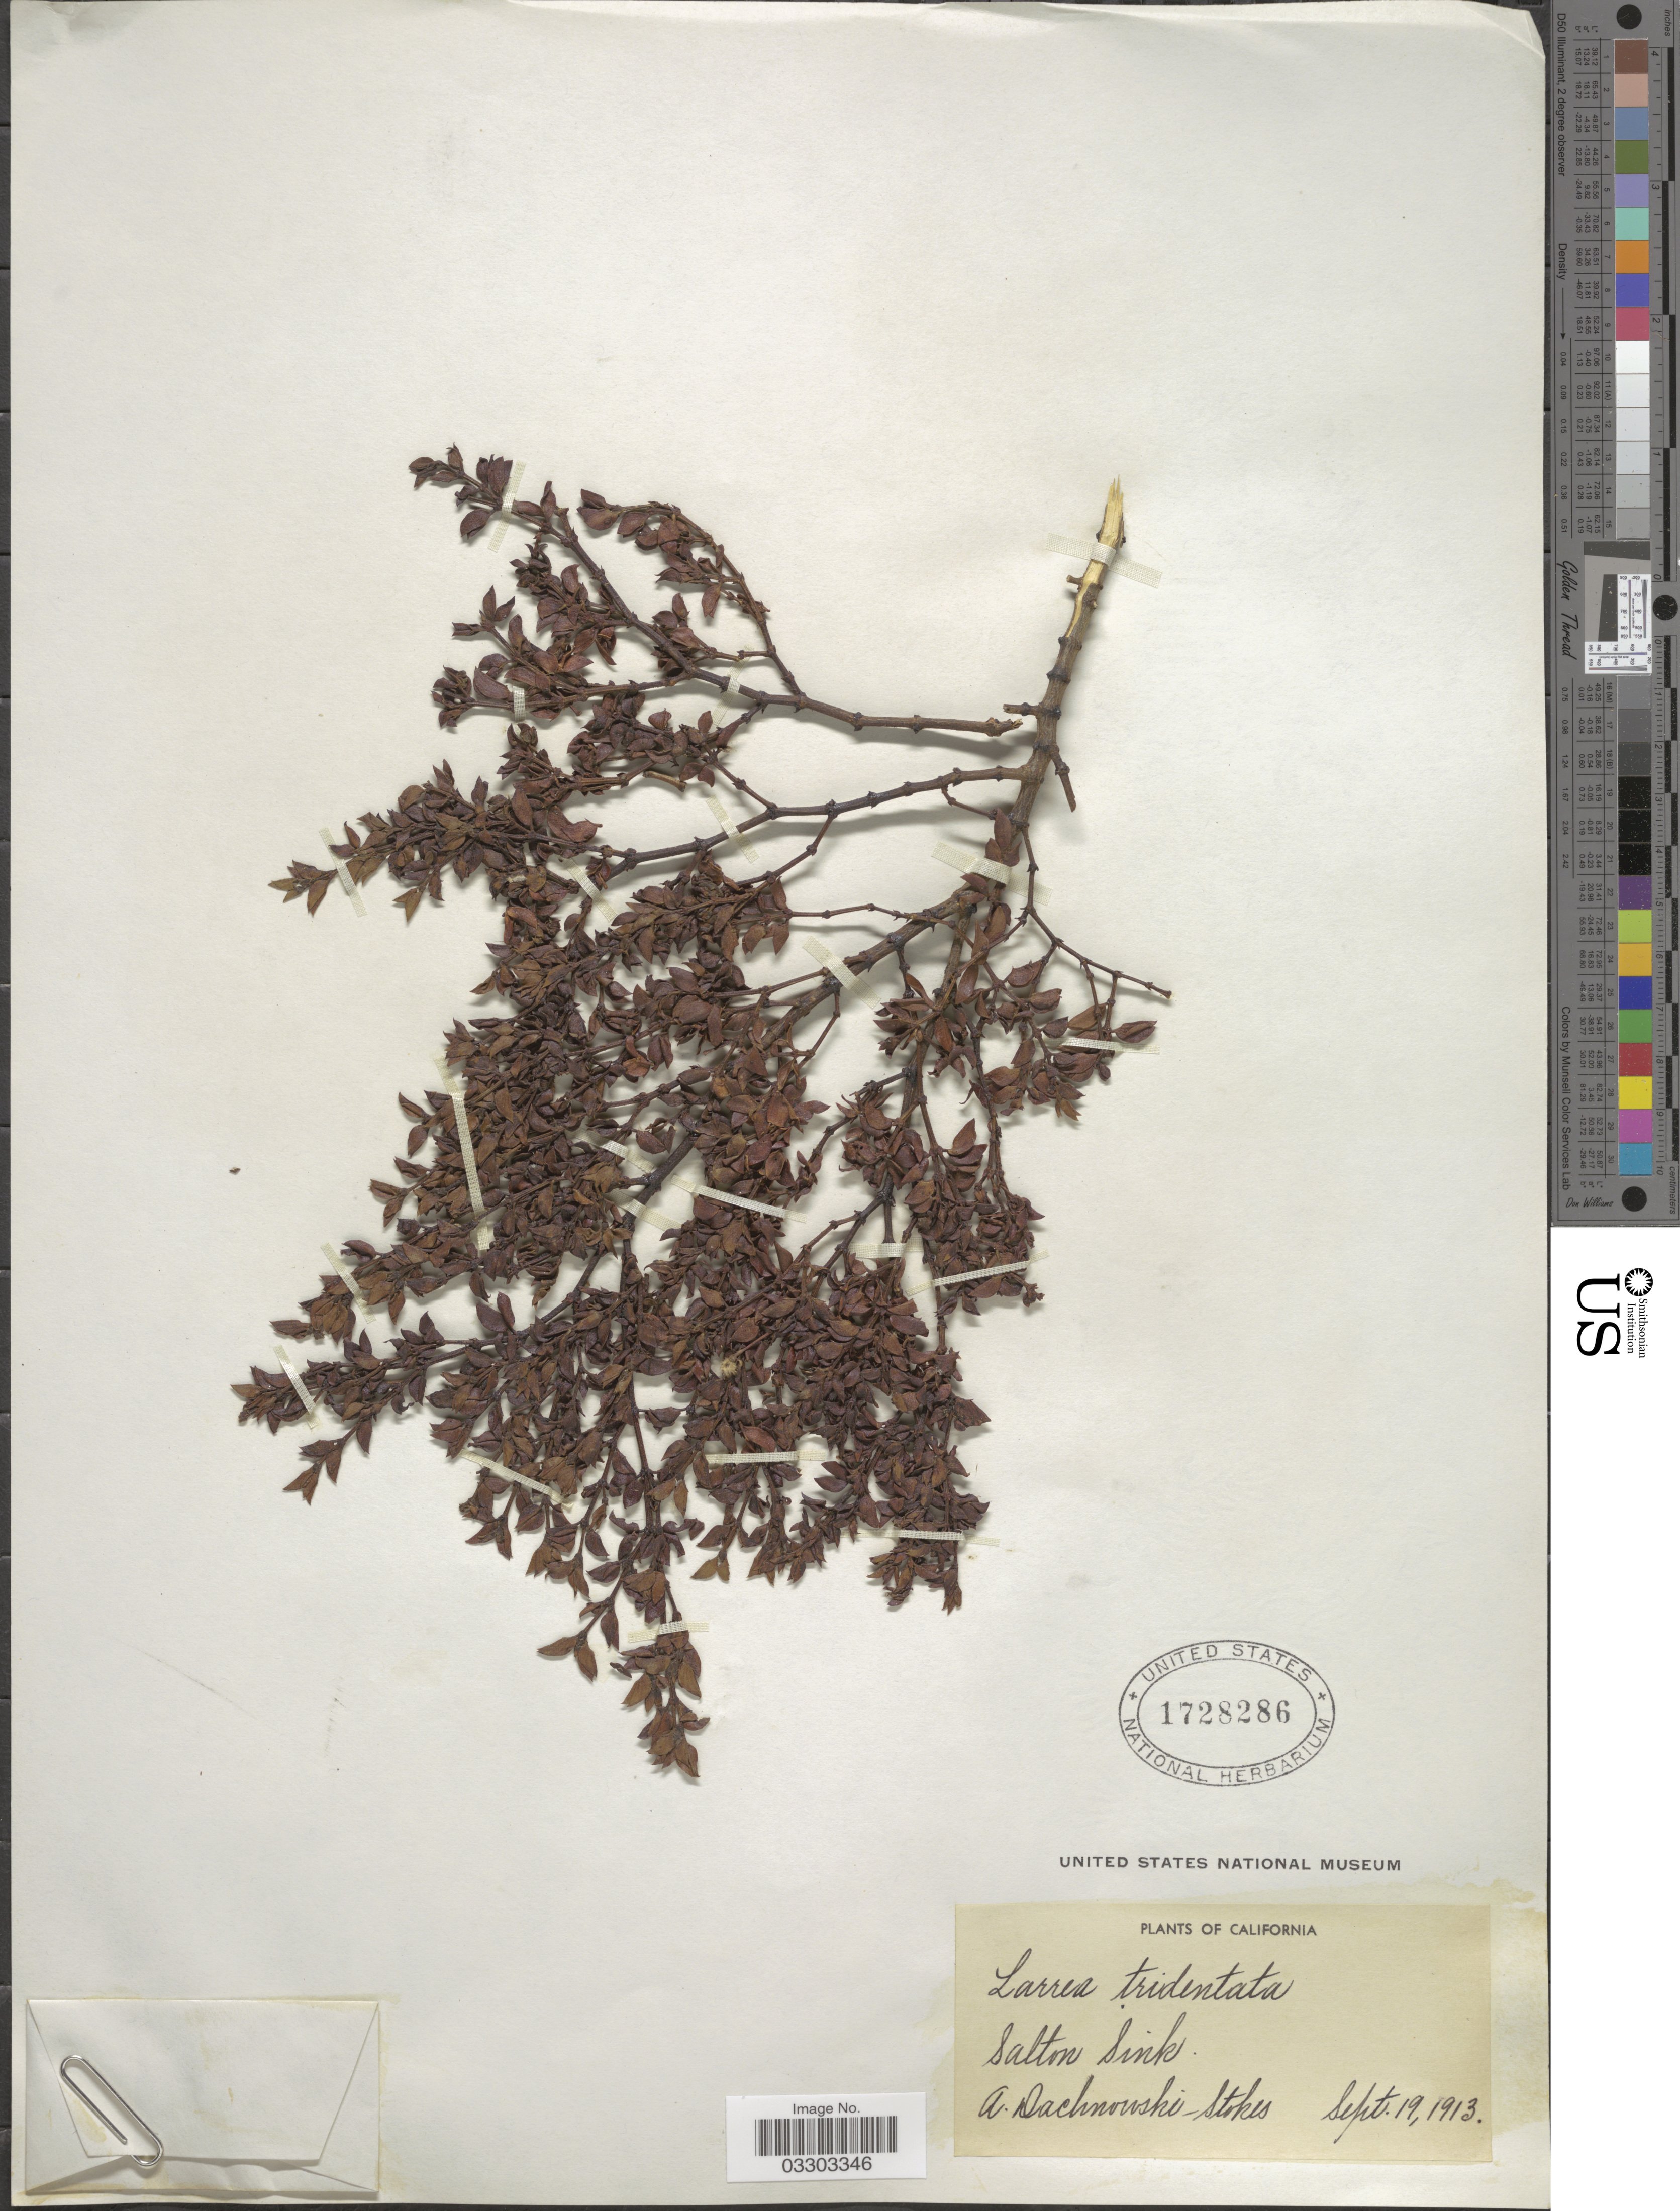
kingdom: Plantae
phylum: Tracheophyta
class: Magnoliopsida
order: Zygophyllales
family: Zygophyllaceae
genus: Larrea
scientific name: Larrea tridentata var. tridentata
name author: (Sessé & Moc. ex DC.) Coville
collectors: A. P. Dachnowski-Stokes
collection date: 1913-09-19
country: United States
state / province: California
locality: Salton Sink.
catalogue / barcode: US 1728286